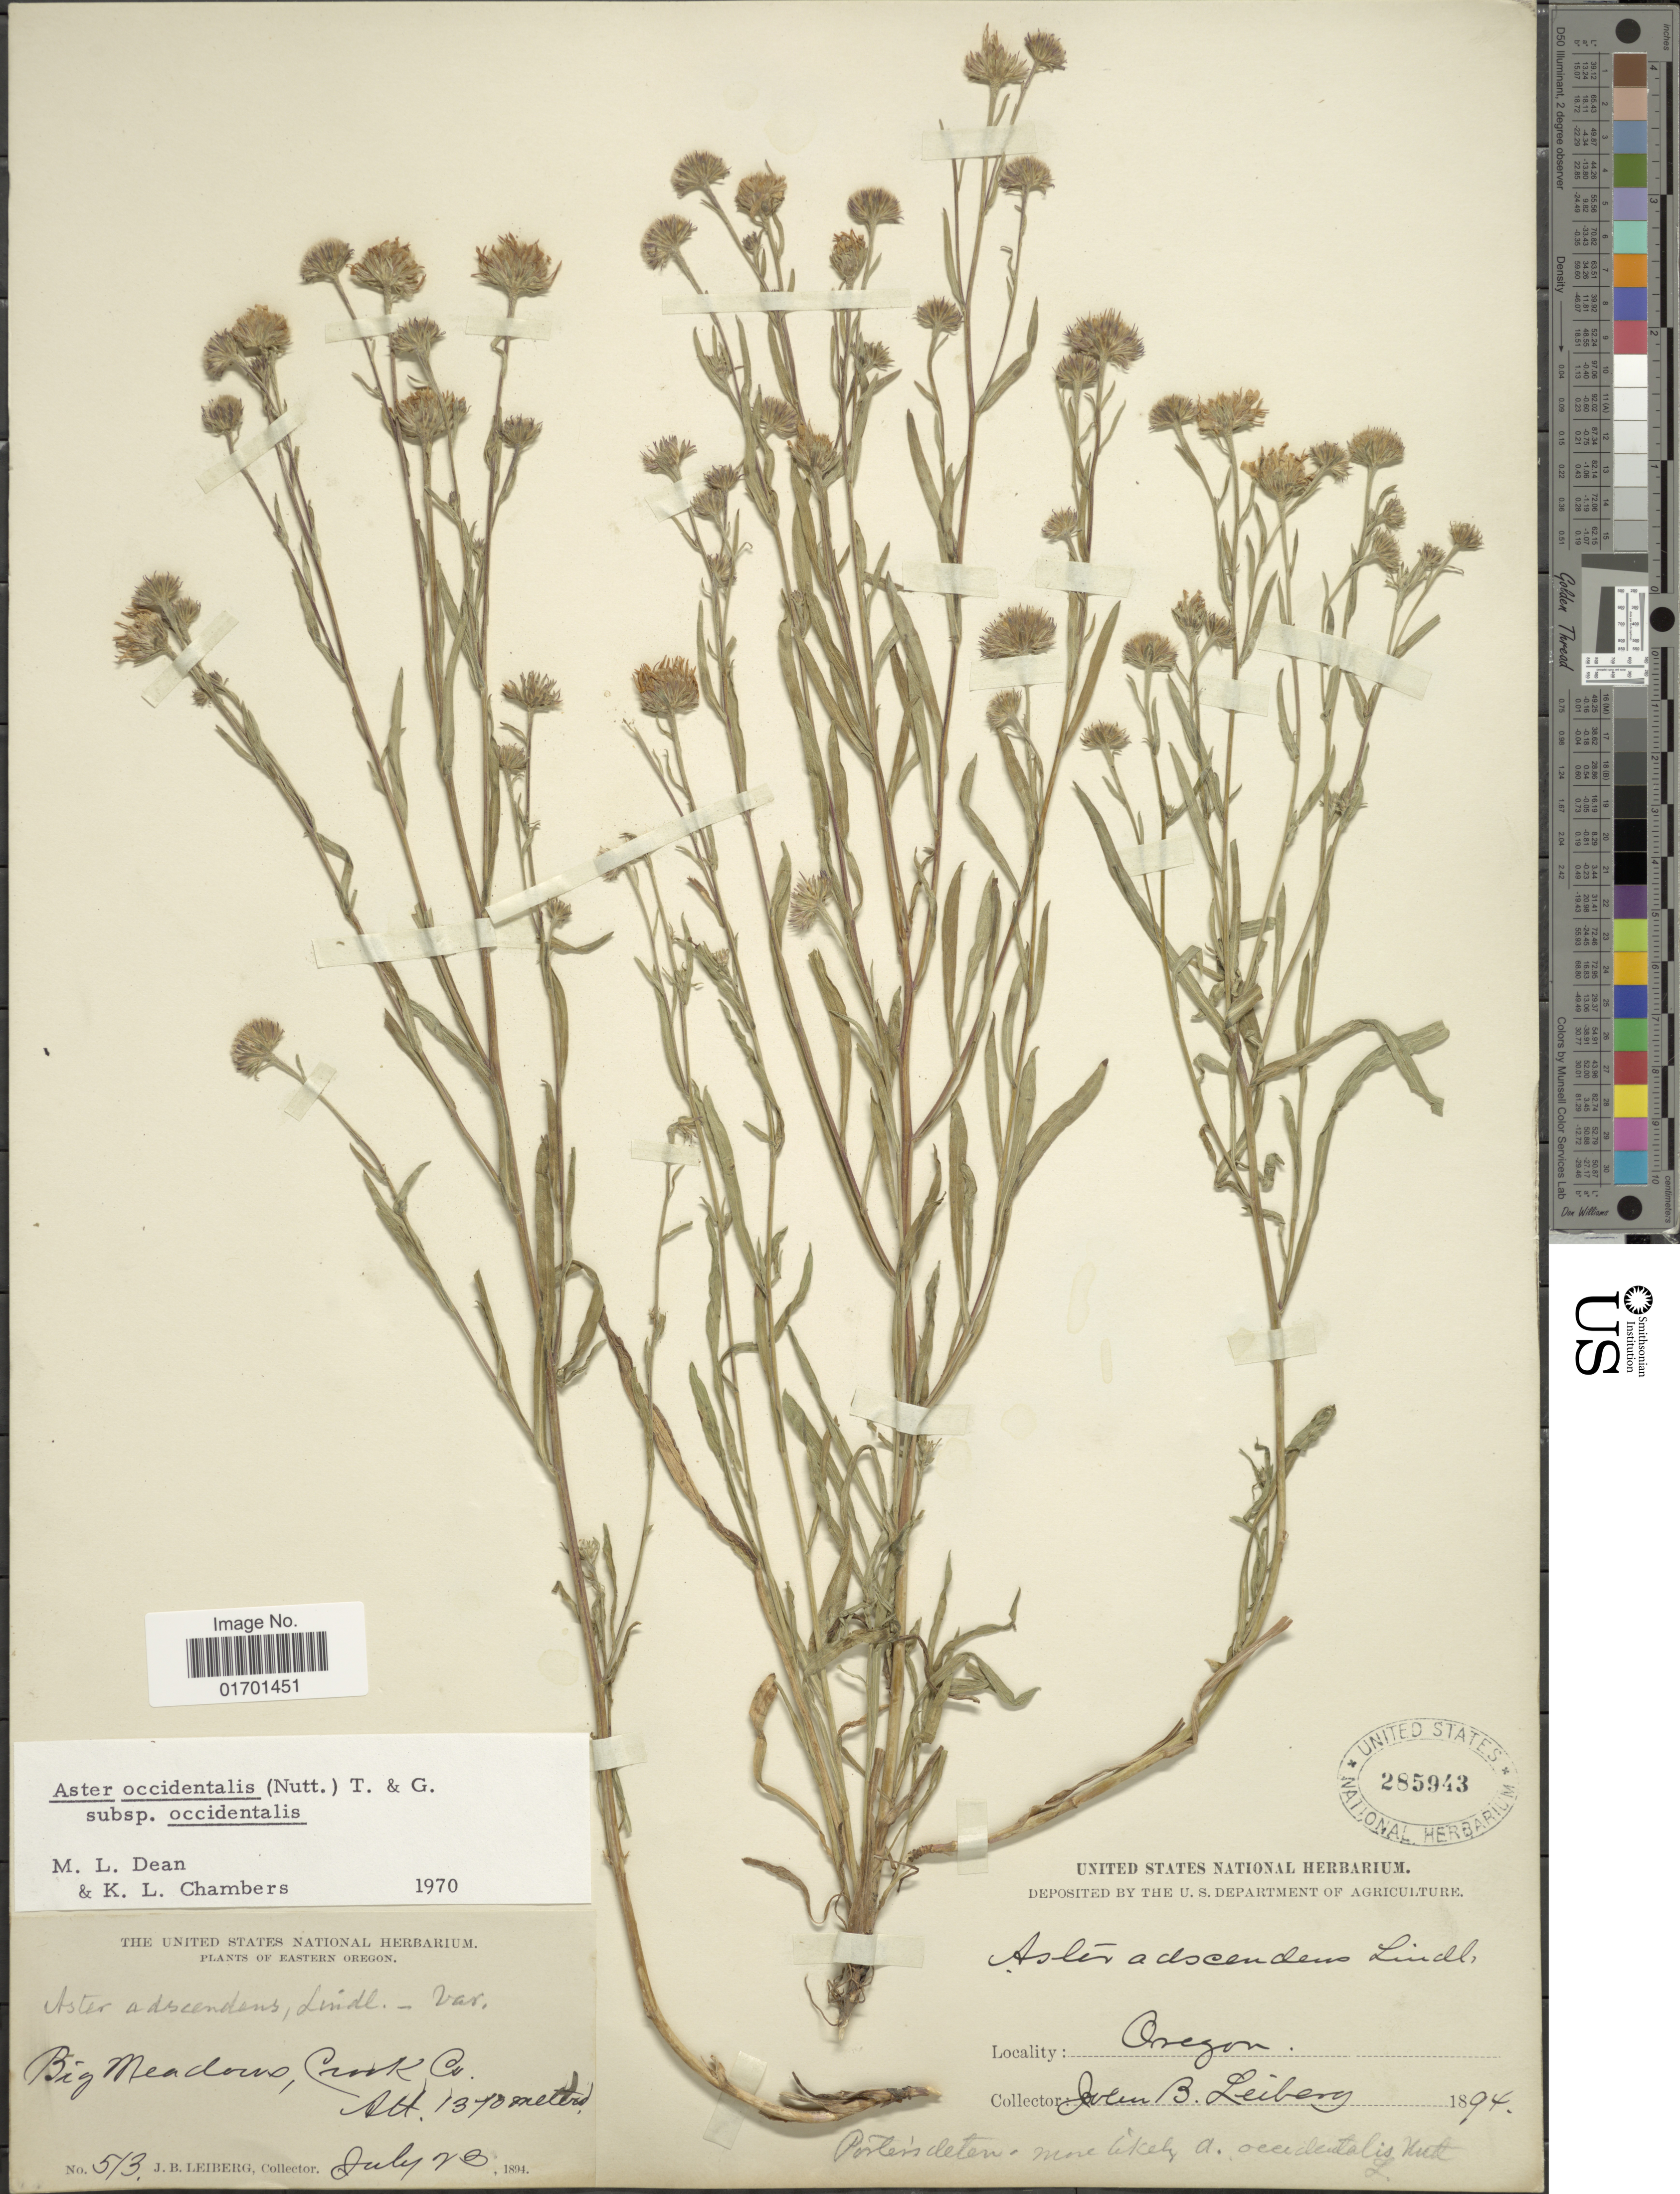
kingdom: Plantae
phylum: Tracheophyta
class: Magnoliopsida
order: Asterales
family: Asteraceae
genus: Symphyotrichum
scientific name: Symphyotrichum spathulatum var. spathulatum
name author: (Lindl.) G.L. Nesom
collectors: J. B. Leiberg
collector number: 513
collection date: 1894-07-23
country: United States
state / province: Oregon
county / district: Crook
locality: Eastern Oregon, Big Meadows, Crook Co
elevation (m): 1370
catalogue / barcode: US 285943